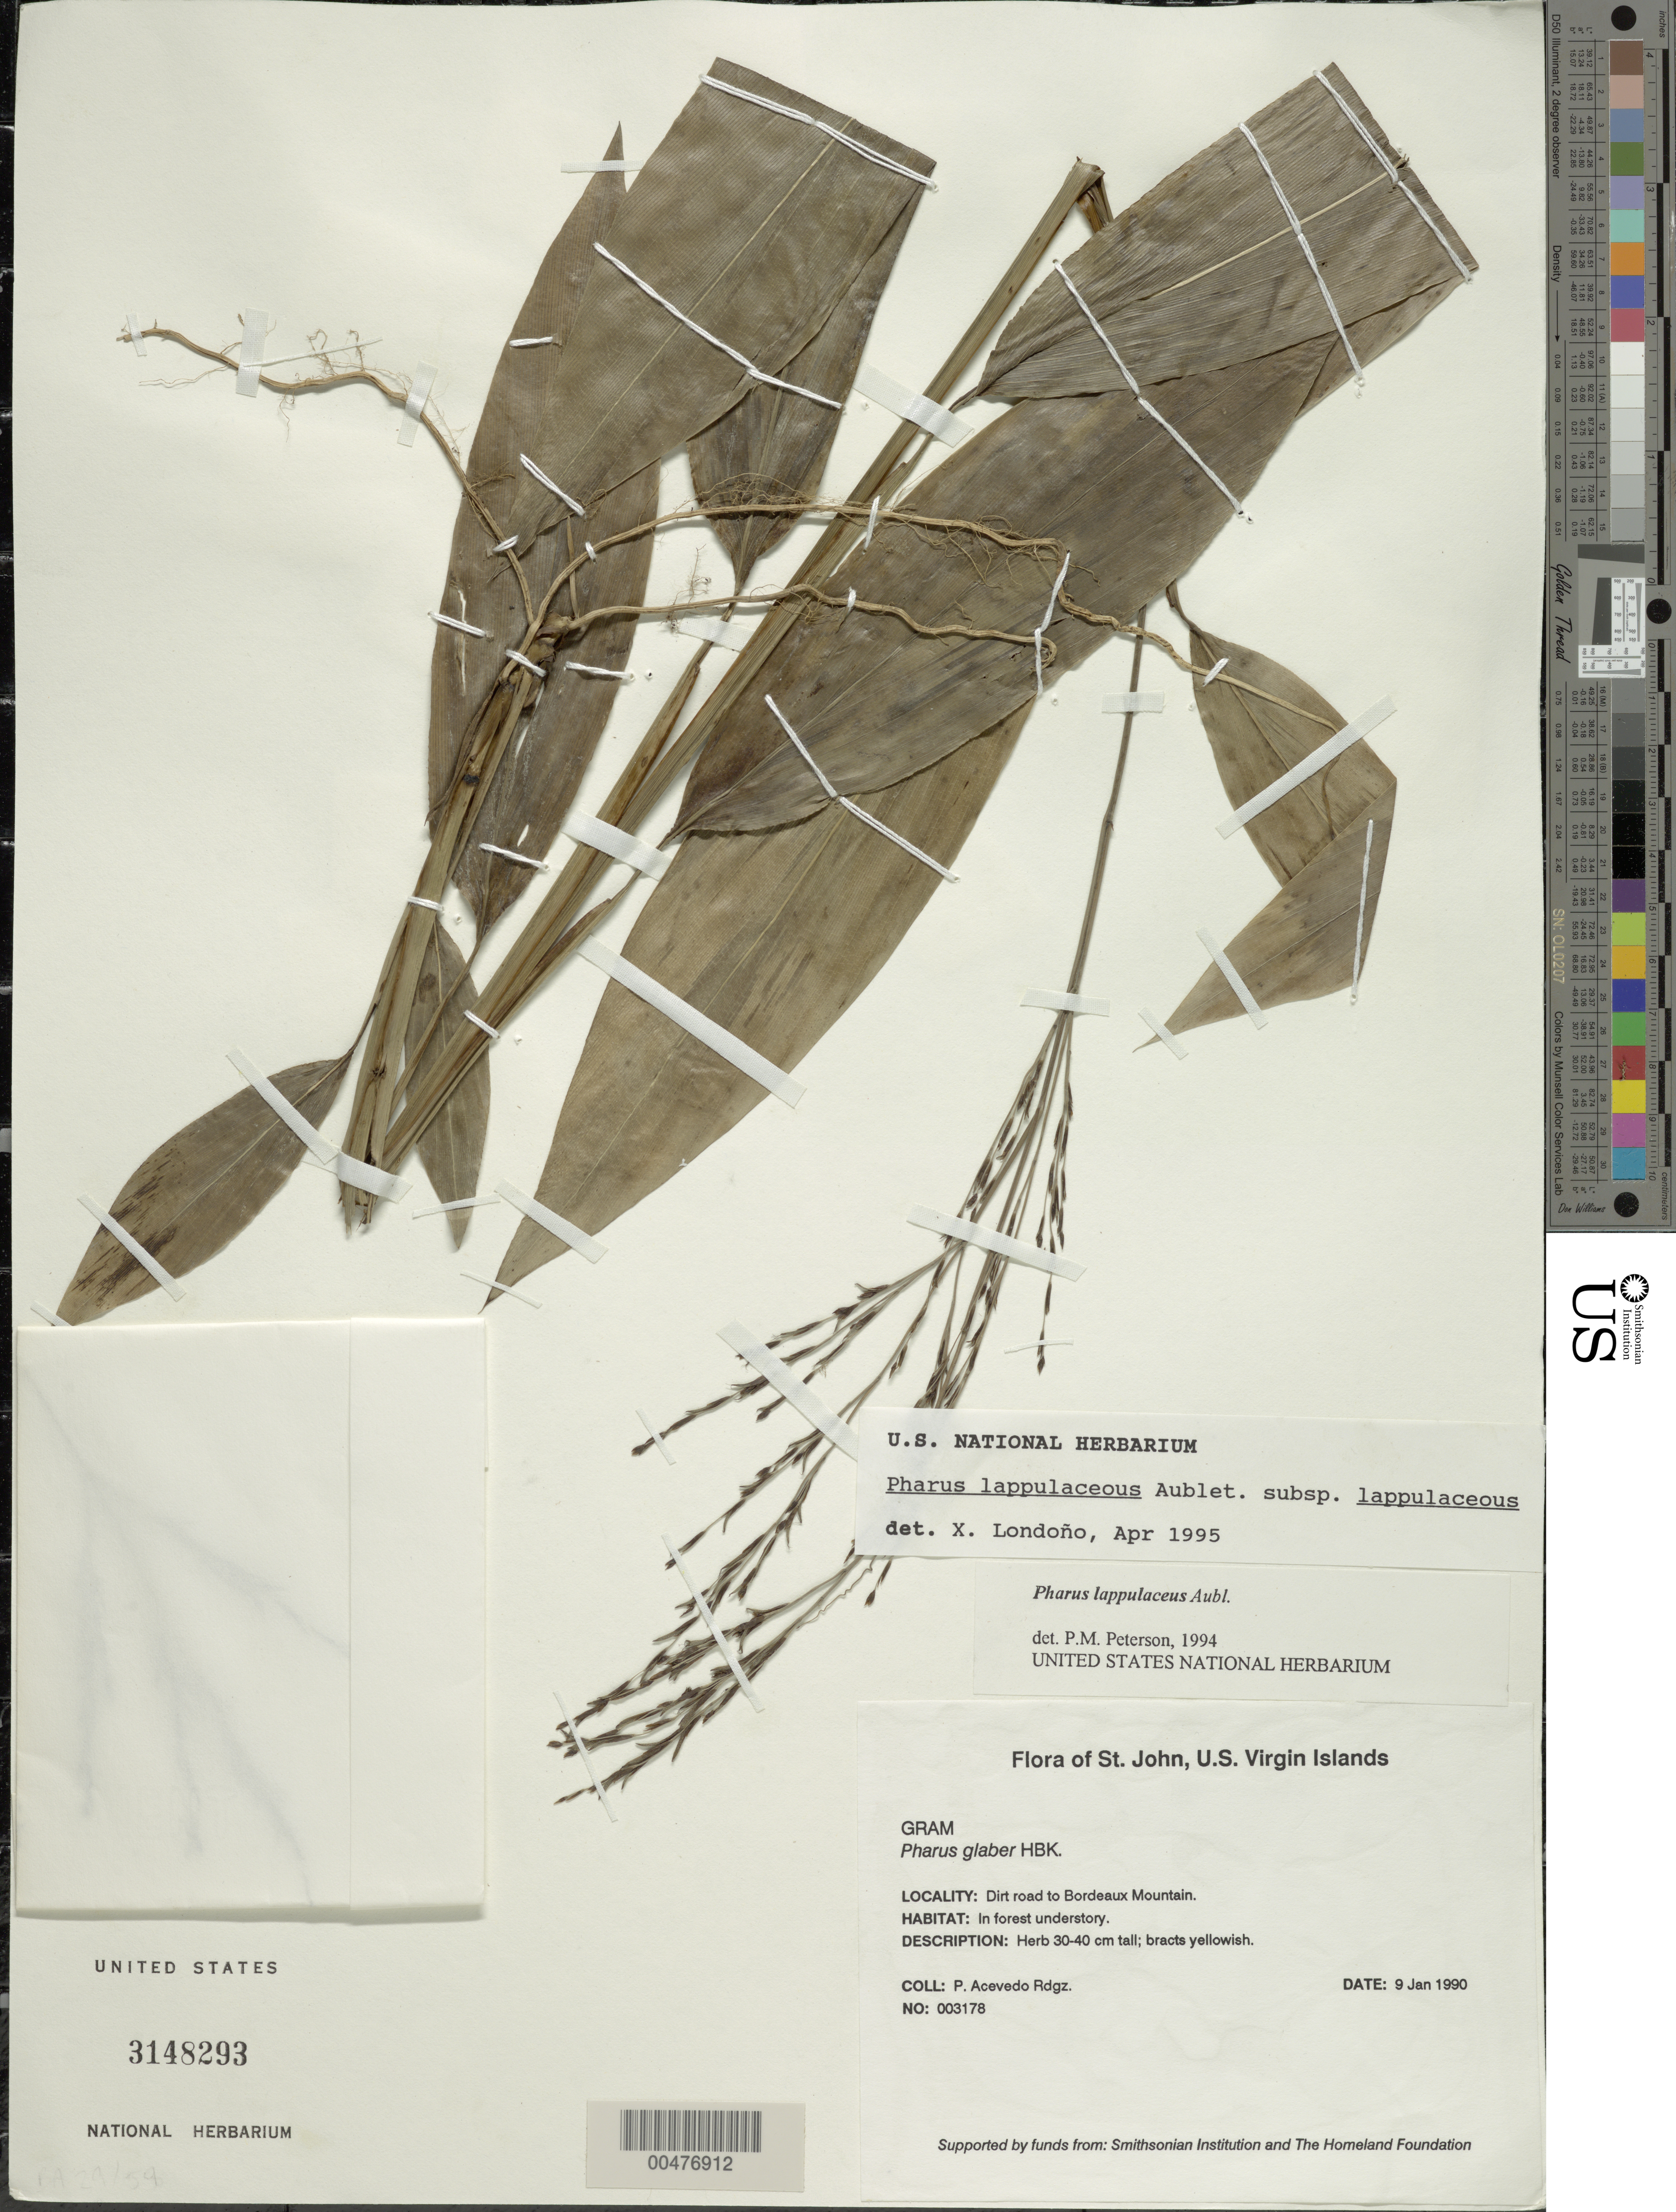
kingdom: Plantae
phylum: Tracheophyta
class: Liliopsida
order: Poales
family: Poaceae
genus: Pharus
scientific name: Pharus lappulaceus subsp. lappulaceus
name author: Aubl.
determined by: Londoño, X., (TULV), Jardin Botanico "Juan Maria Cespedes"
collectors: P. Acevedo-Rodr.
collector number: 3178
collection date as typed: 09 Jan 1990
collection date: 1990-01-09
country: U.S. Virgin Islands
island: St. John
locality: Coral Bay Quarter; dirt road to Bordeaux Mountain.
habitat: In forest understory.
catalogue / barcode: US 3148293